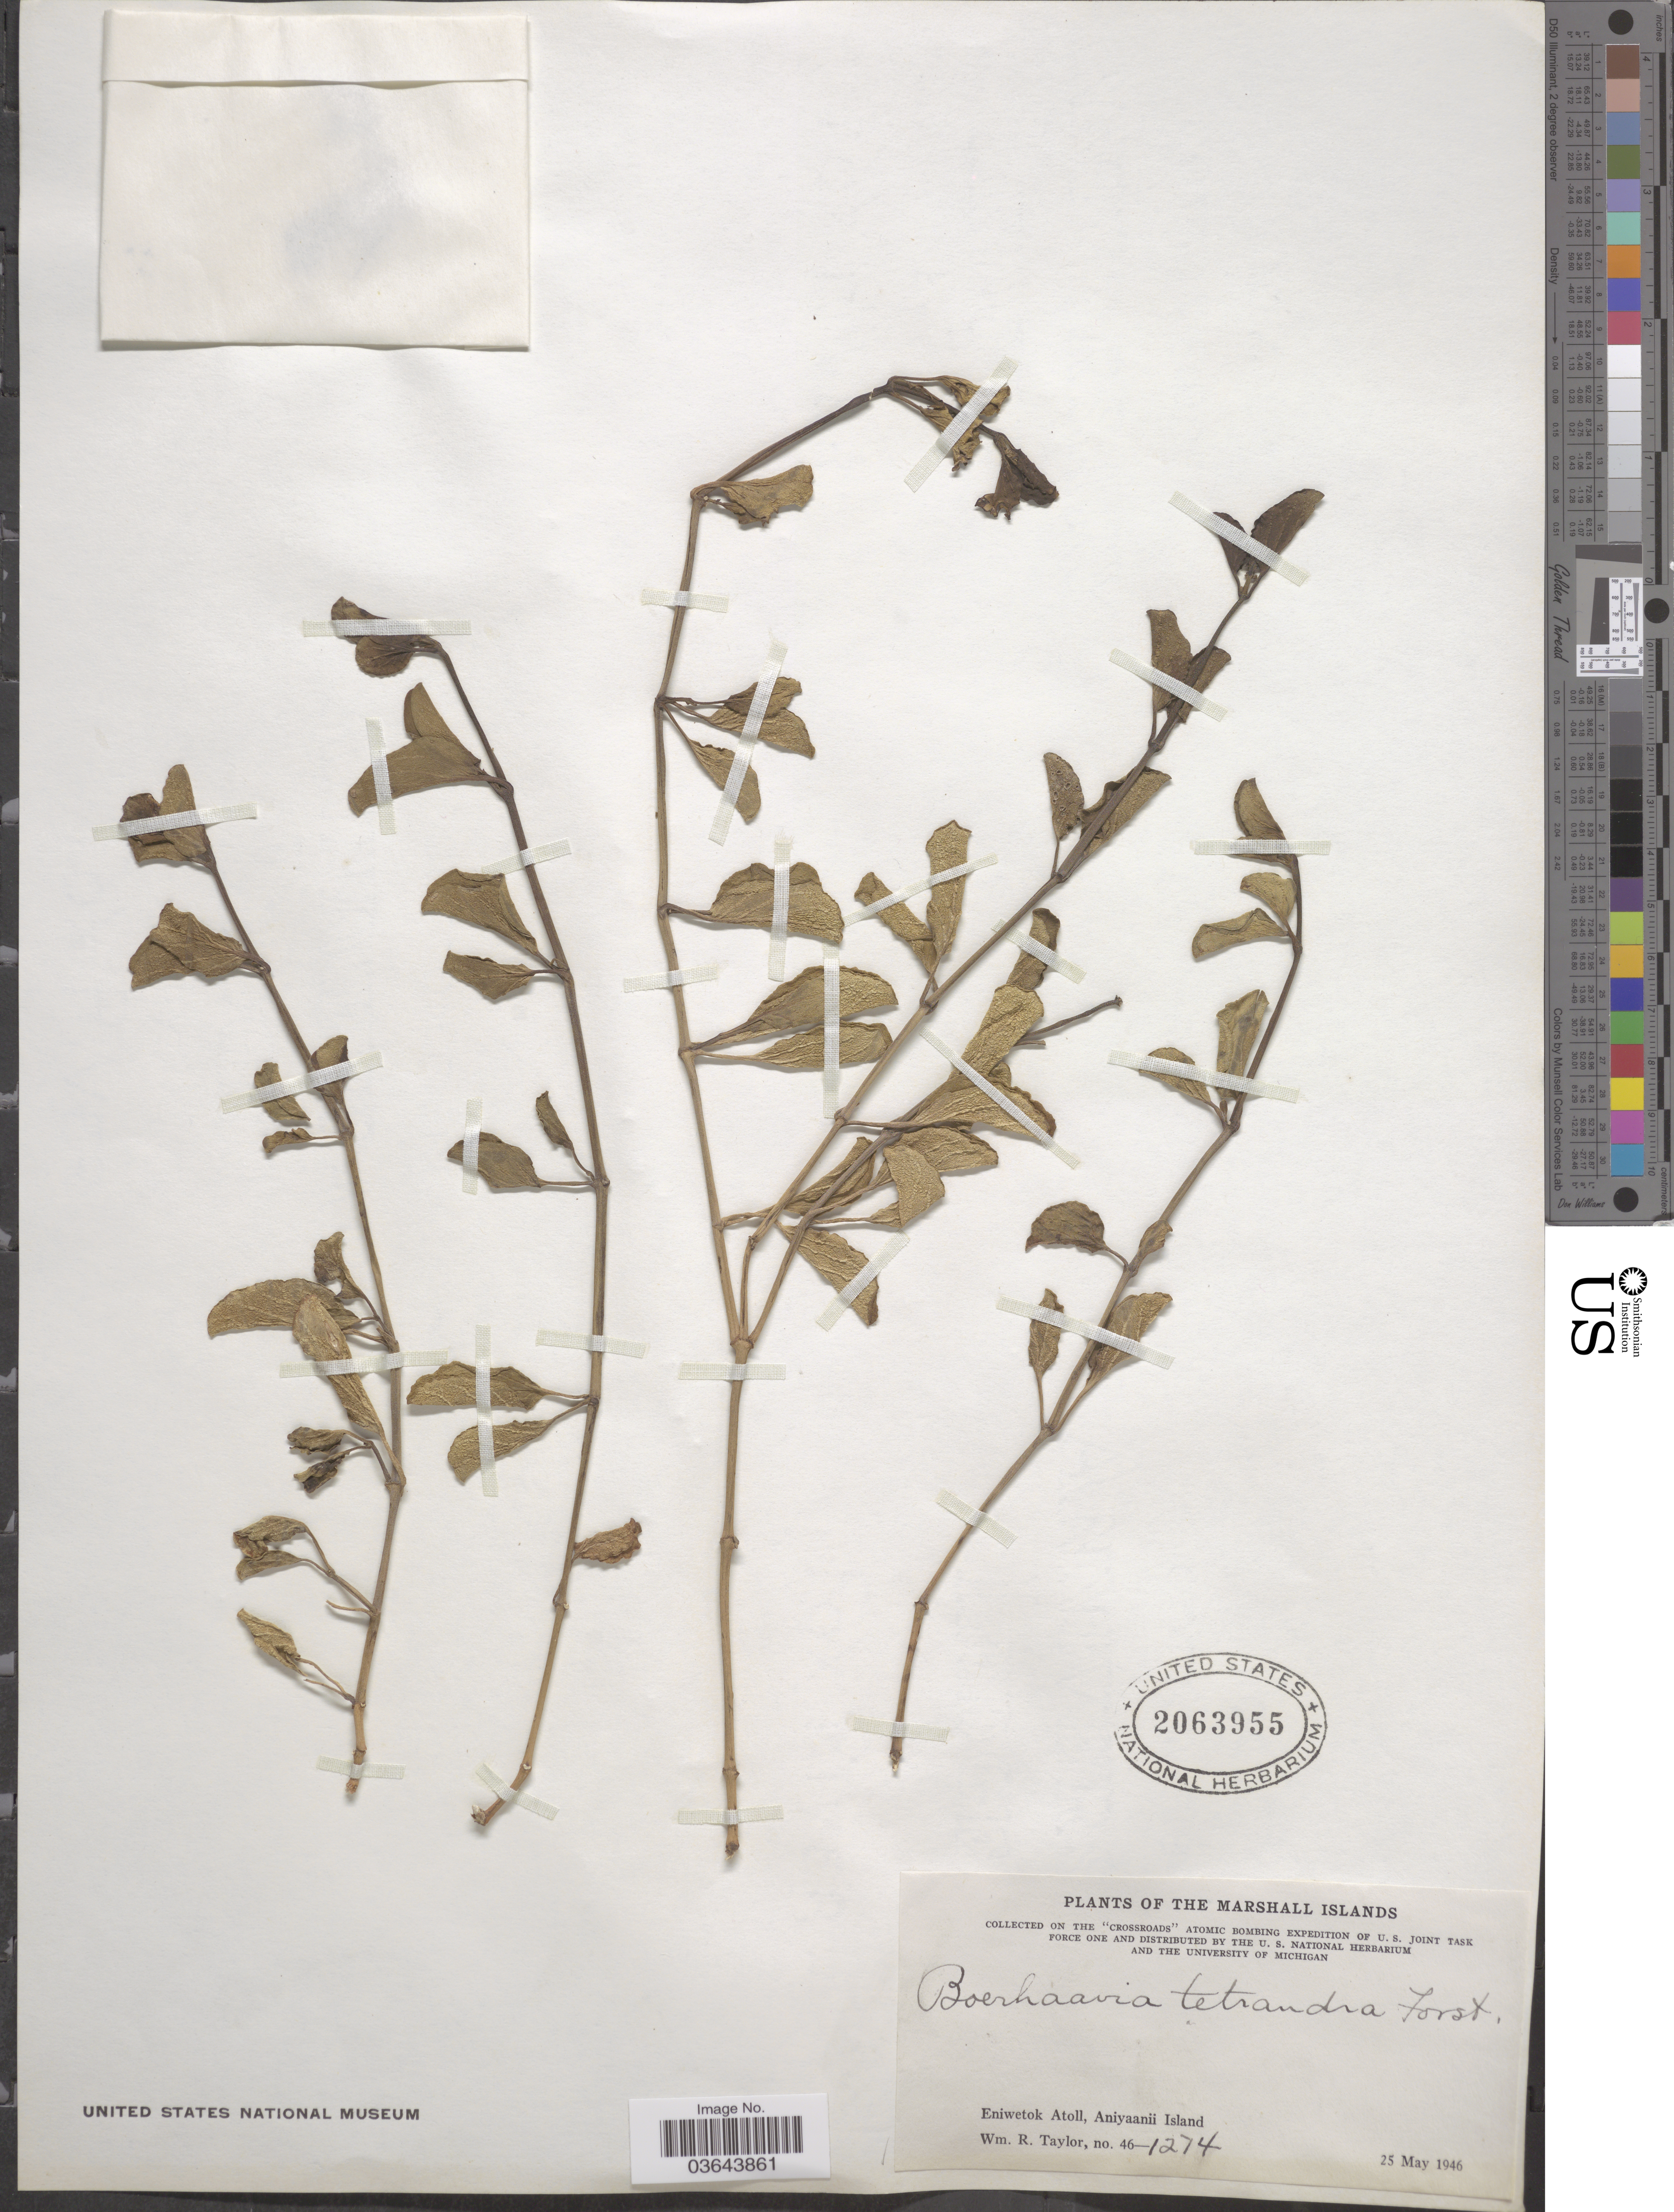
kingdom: Plantae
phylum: Tracheophyta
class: Magnoliopsida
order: Caryophyllales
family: Nyctaginaceae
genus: Boerhavia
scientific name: Boerhavia tetrandra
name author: G. Forst.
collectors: W. R. Taylor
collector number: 46-1274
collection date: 1946-05-25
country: Marshall Islands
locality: Eniwetok Atoll, Aniyaanii Island.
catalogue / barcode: US 2063955